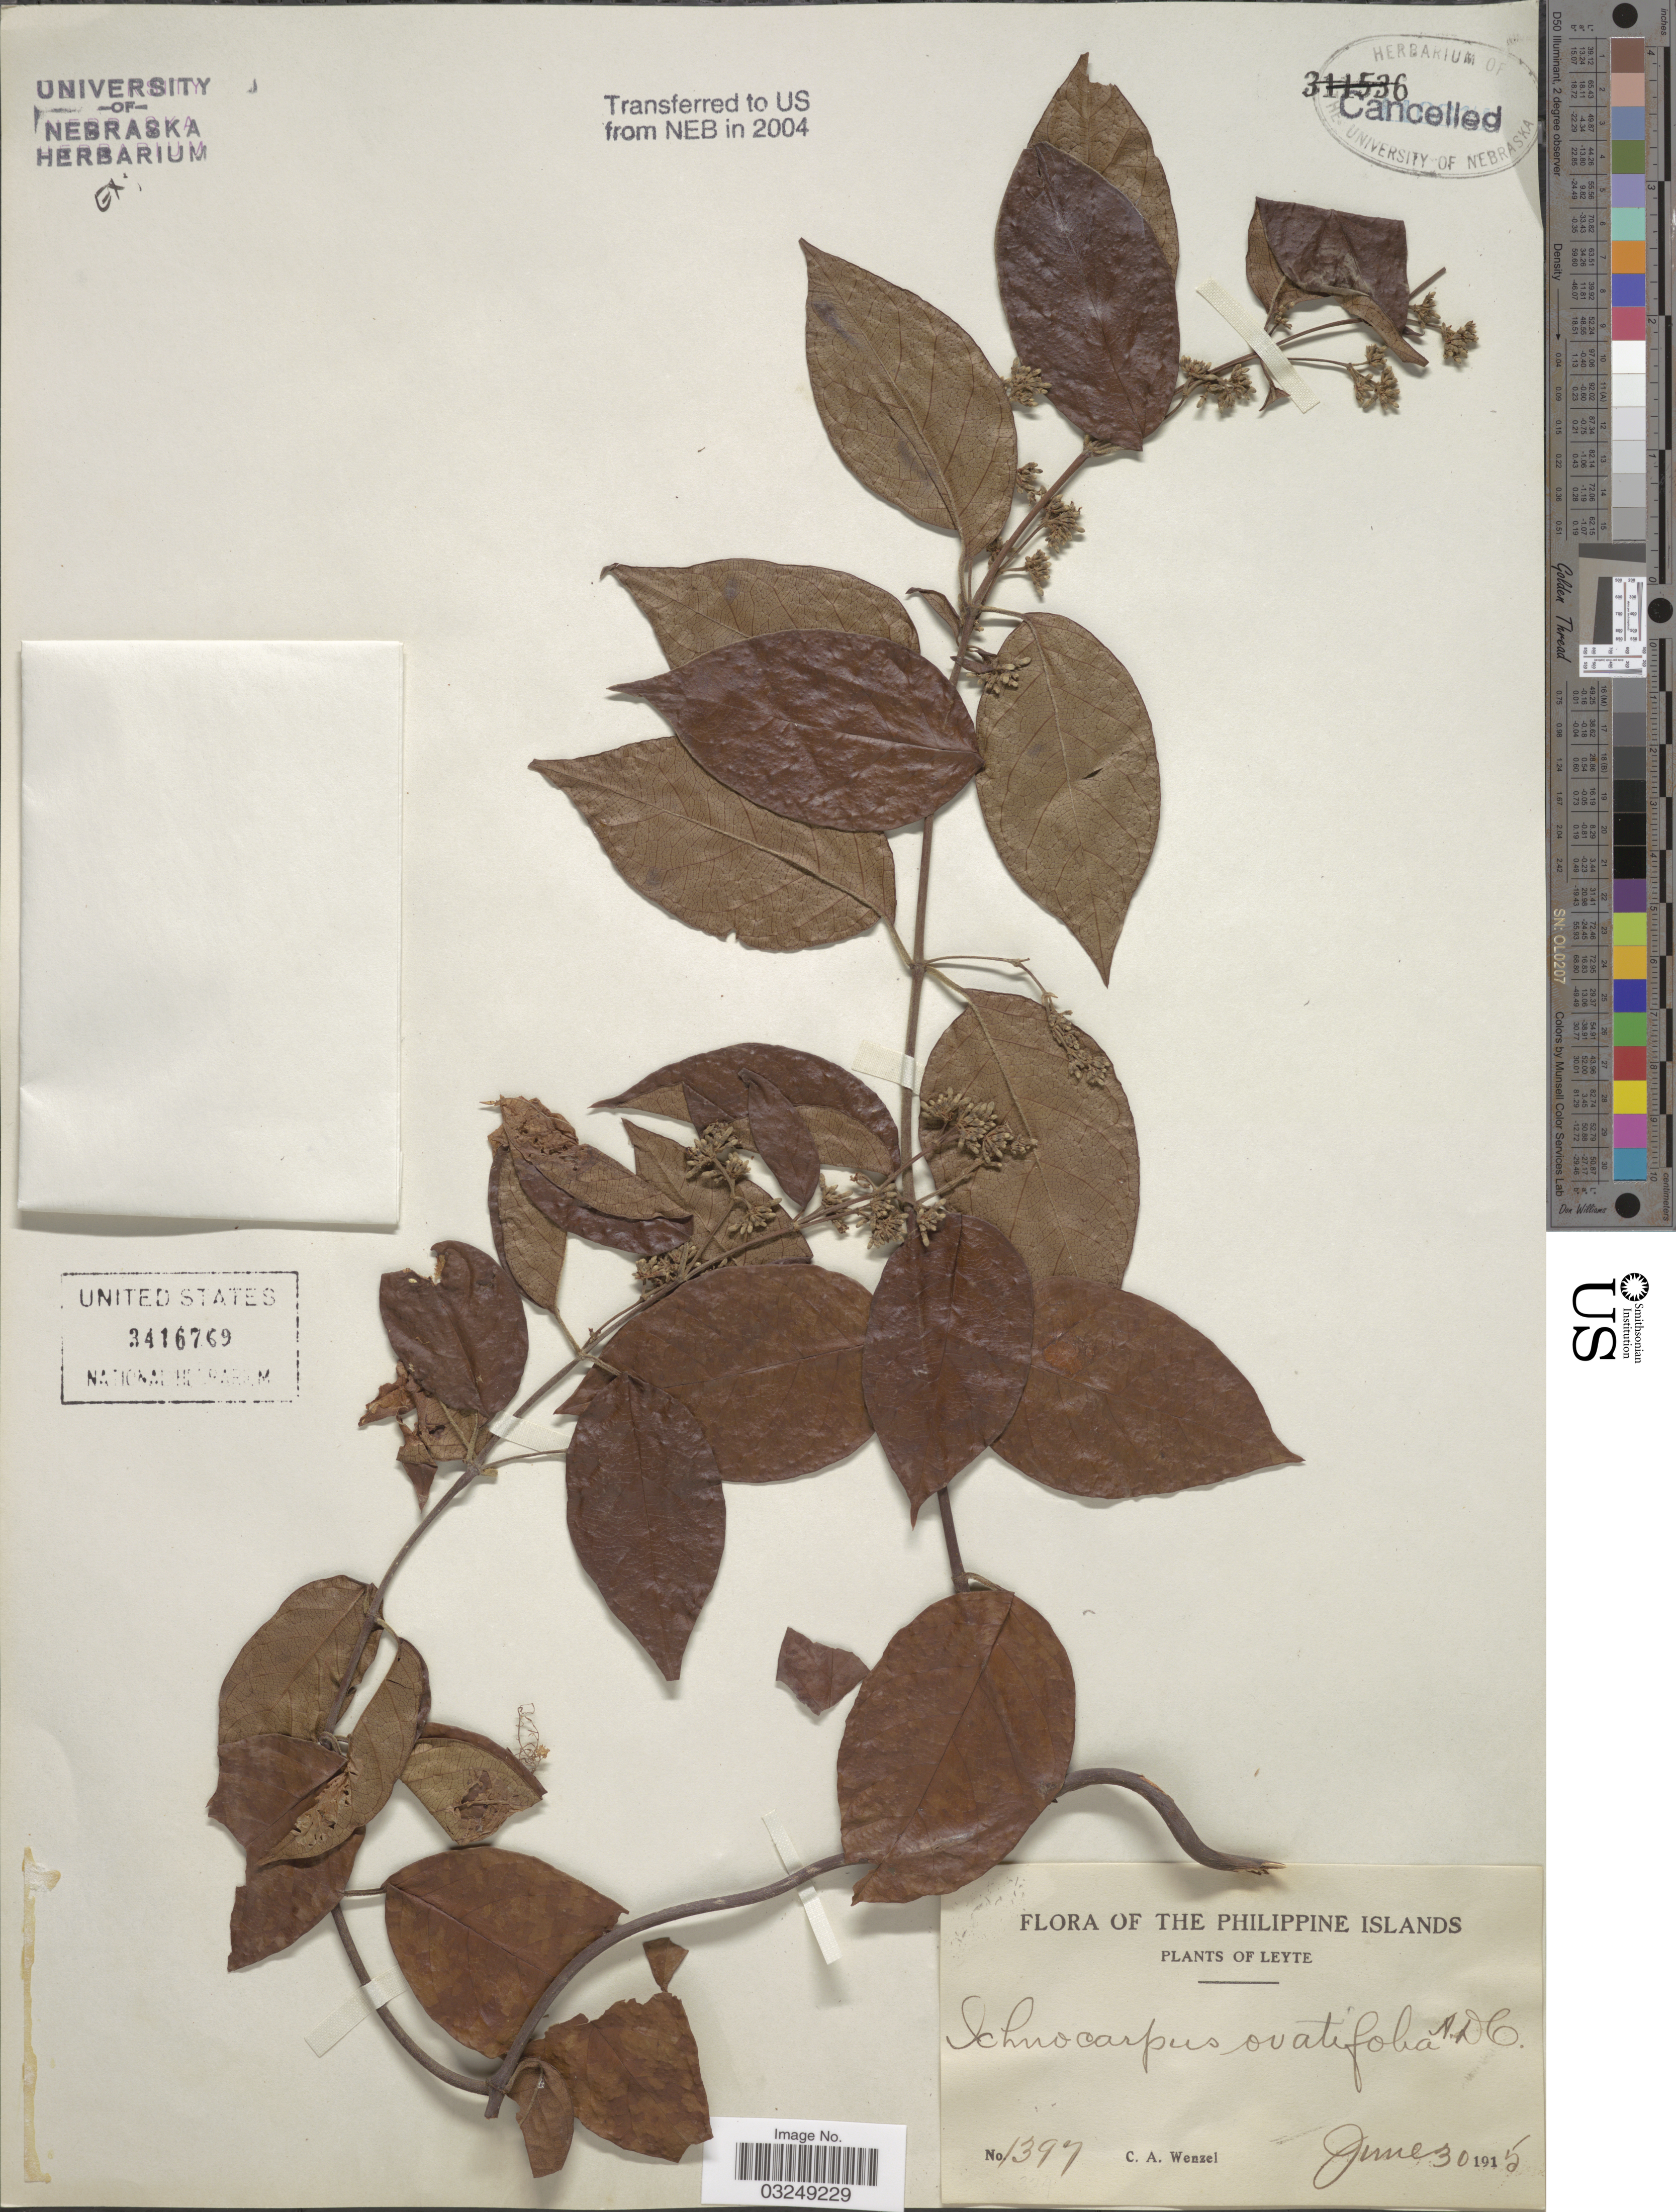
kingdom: Plantae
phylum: Tracheophyta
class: Magnoliopsida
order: Gentianales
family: Apocynaceae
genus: Ichnocarpus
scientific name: Ichnocarpus frutescens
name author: (L.) W.T. Aiton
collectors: C. Wenzel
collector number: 1397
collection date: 1915-06-30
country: Philippines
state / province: Eastern Visayas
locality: Philippine Islands. Leyte.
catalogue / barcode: US 3416769